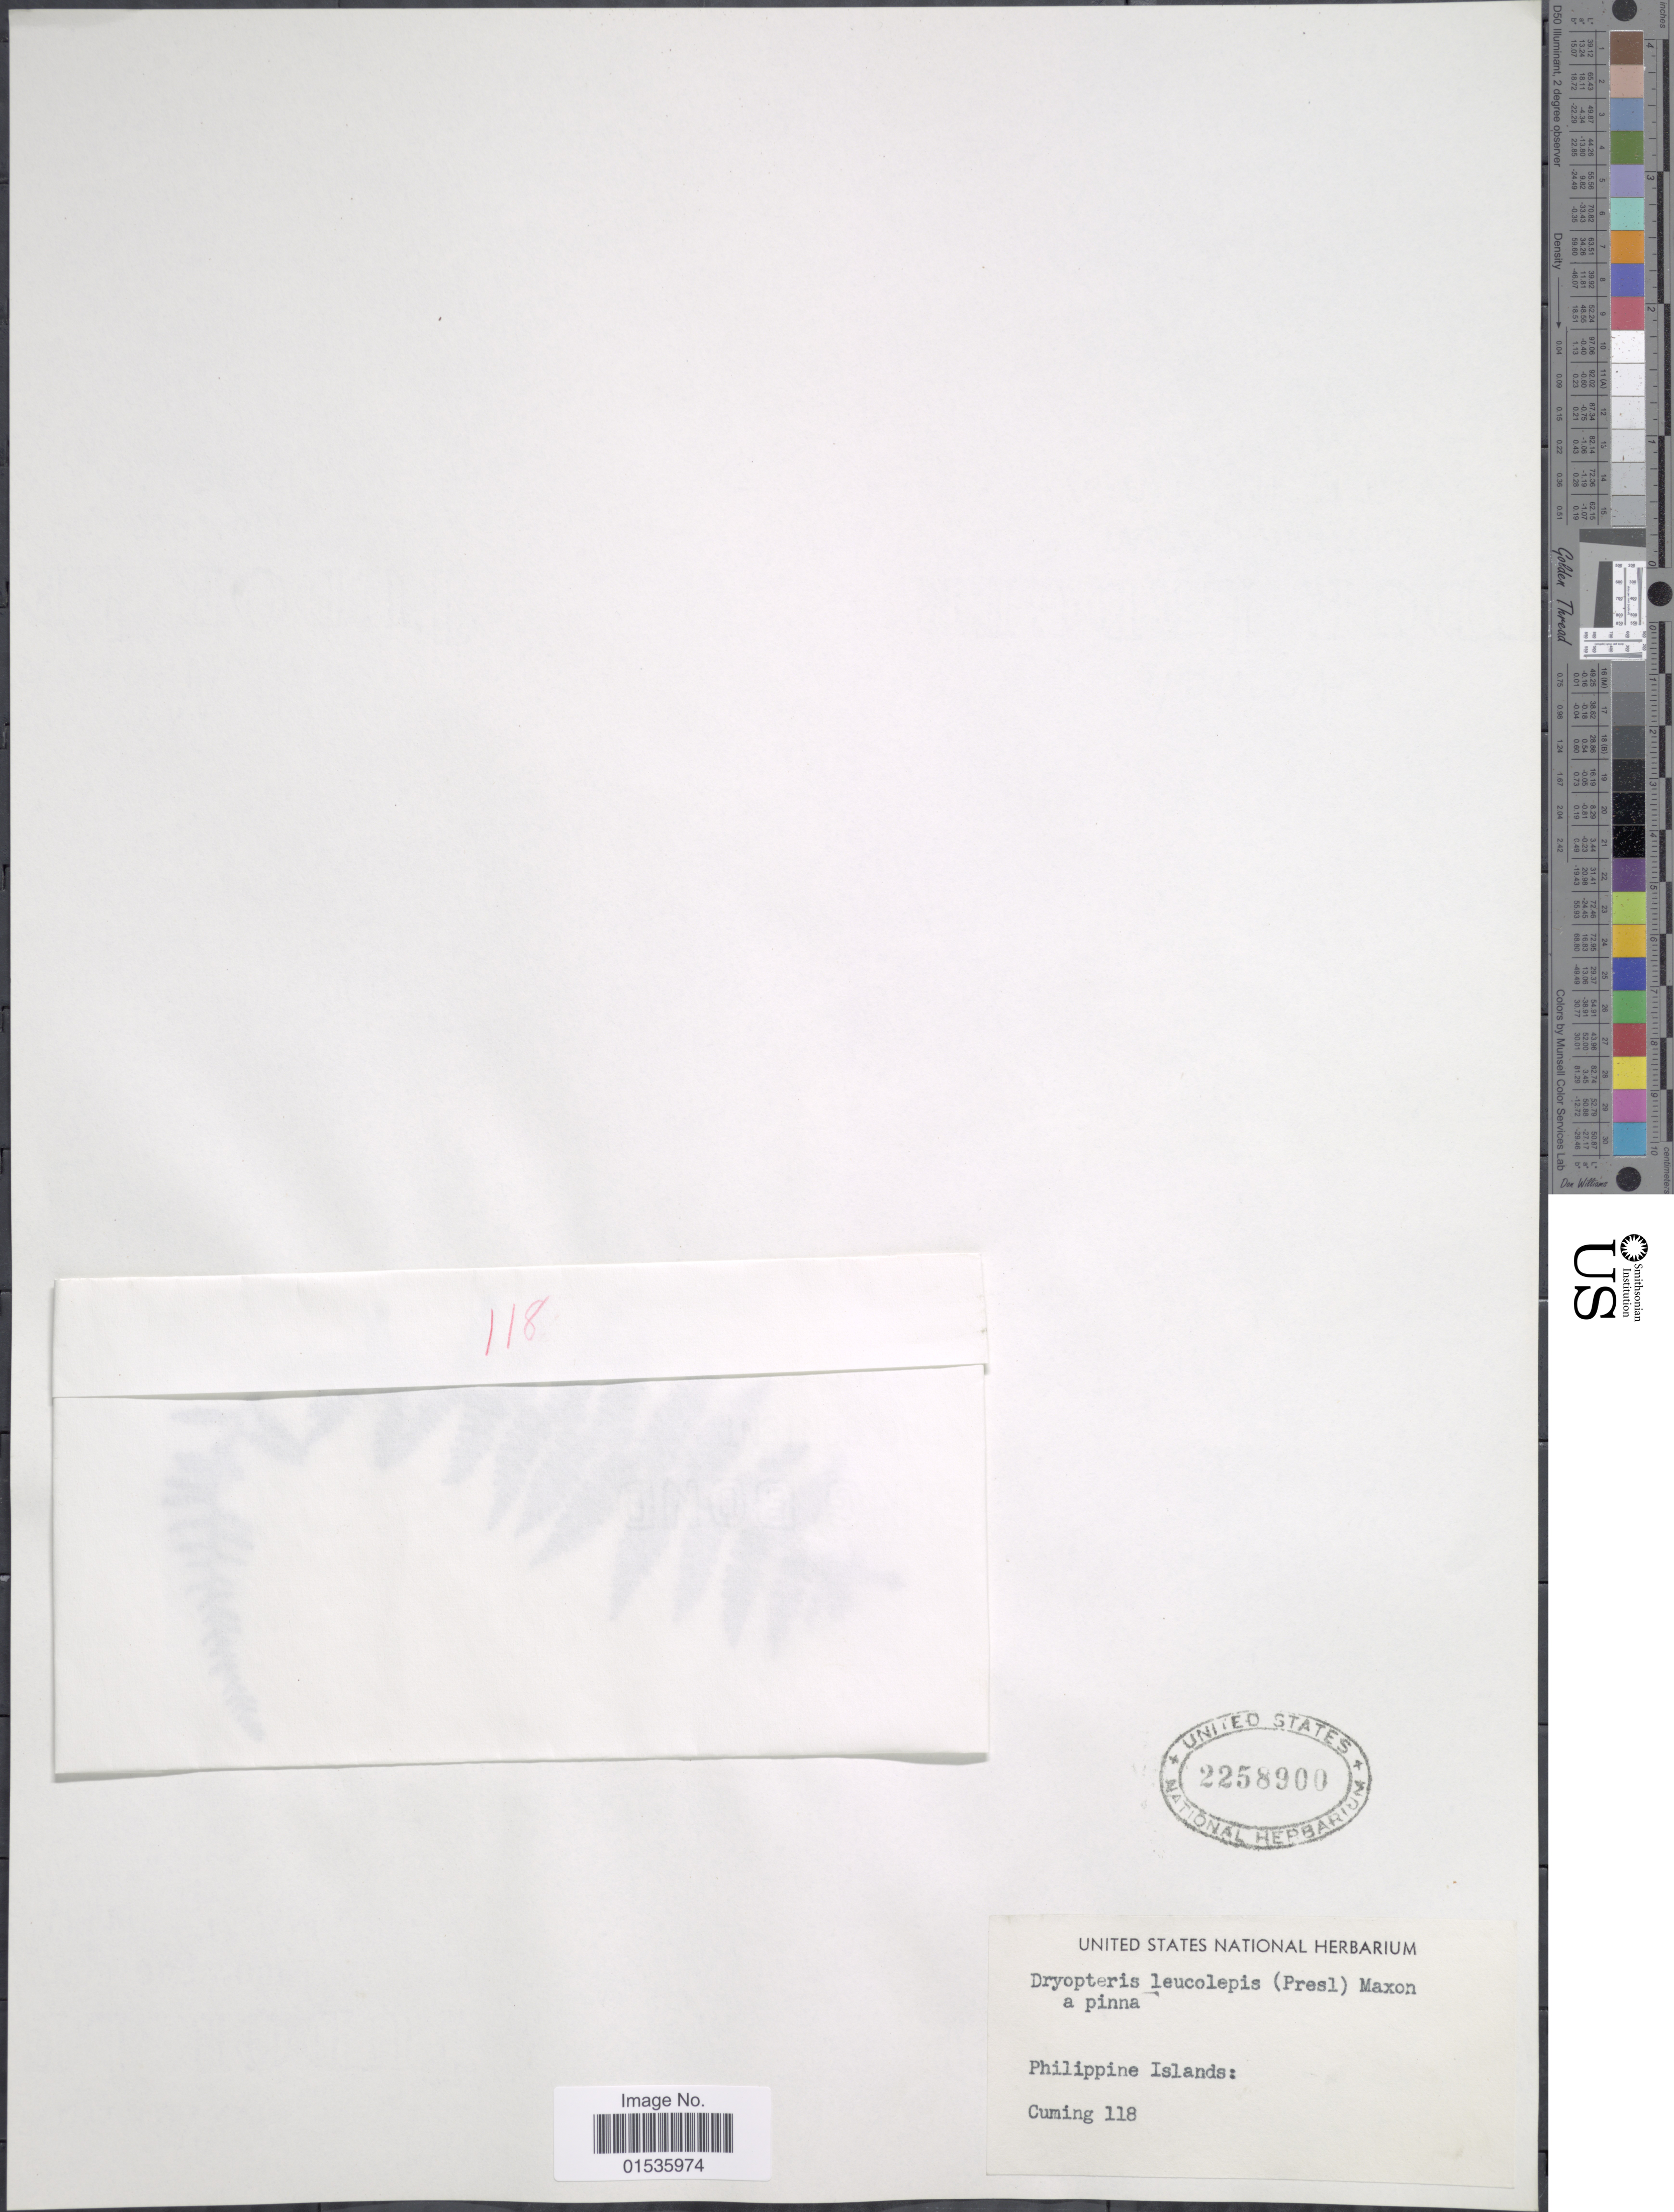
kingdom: Plantae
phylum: Tracheophyta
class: Polypodiopsida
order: Polypodiales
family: Thelypteridaceae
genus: Macrothelypteris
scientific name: Macrothelypteris polypodioides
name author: (Hook.) Holttum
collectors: -. Cuming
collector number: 118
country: Philippines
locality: Philippine Islands.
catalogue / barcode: US 2258900